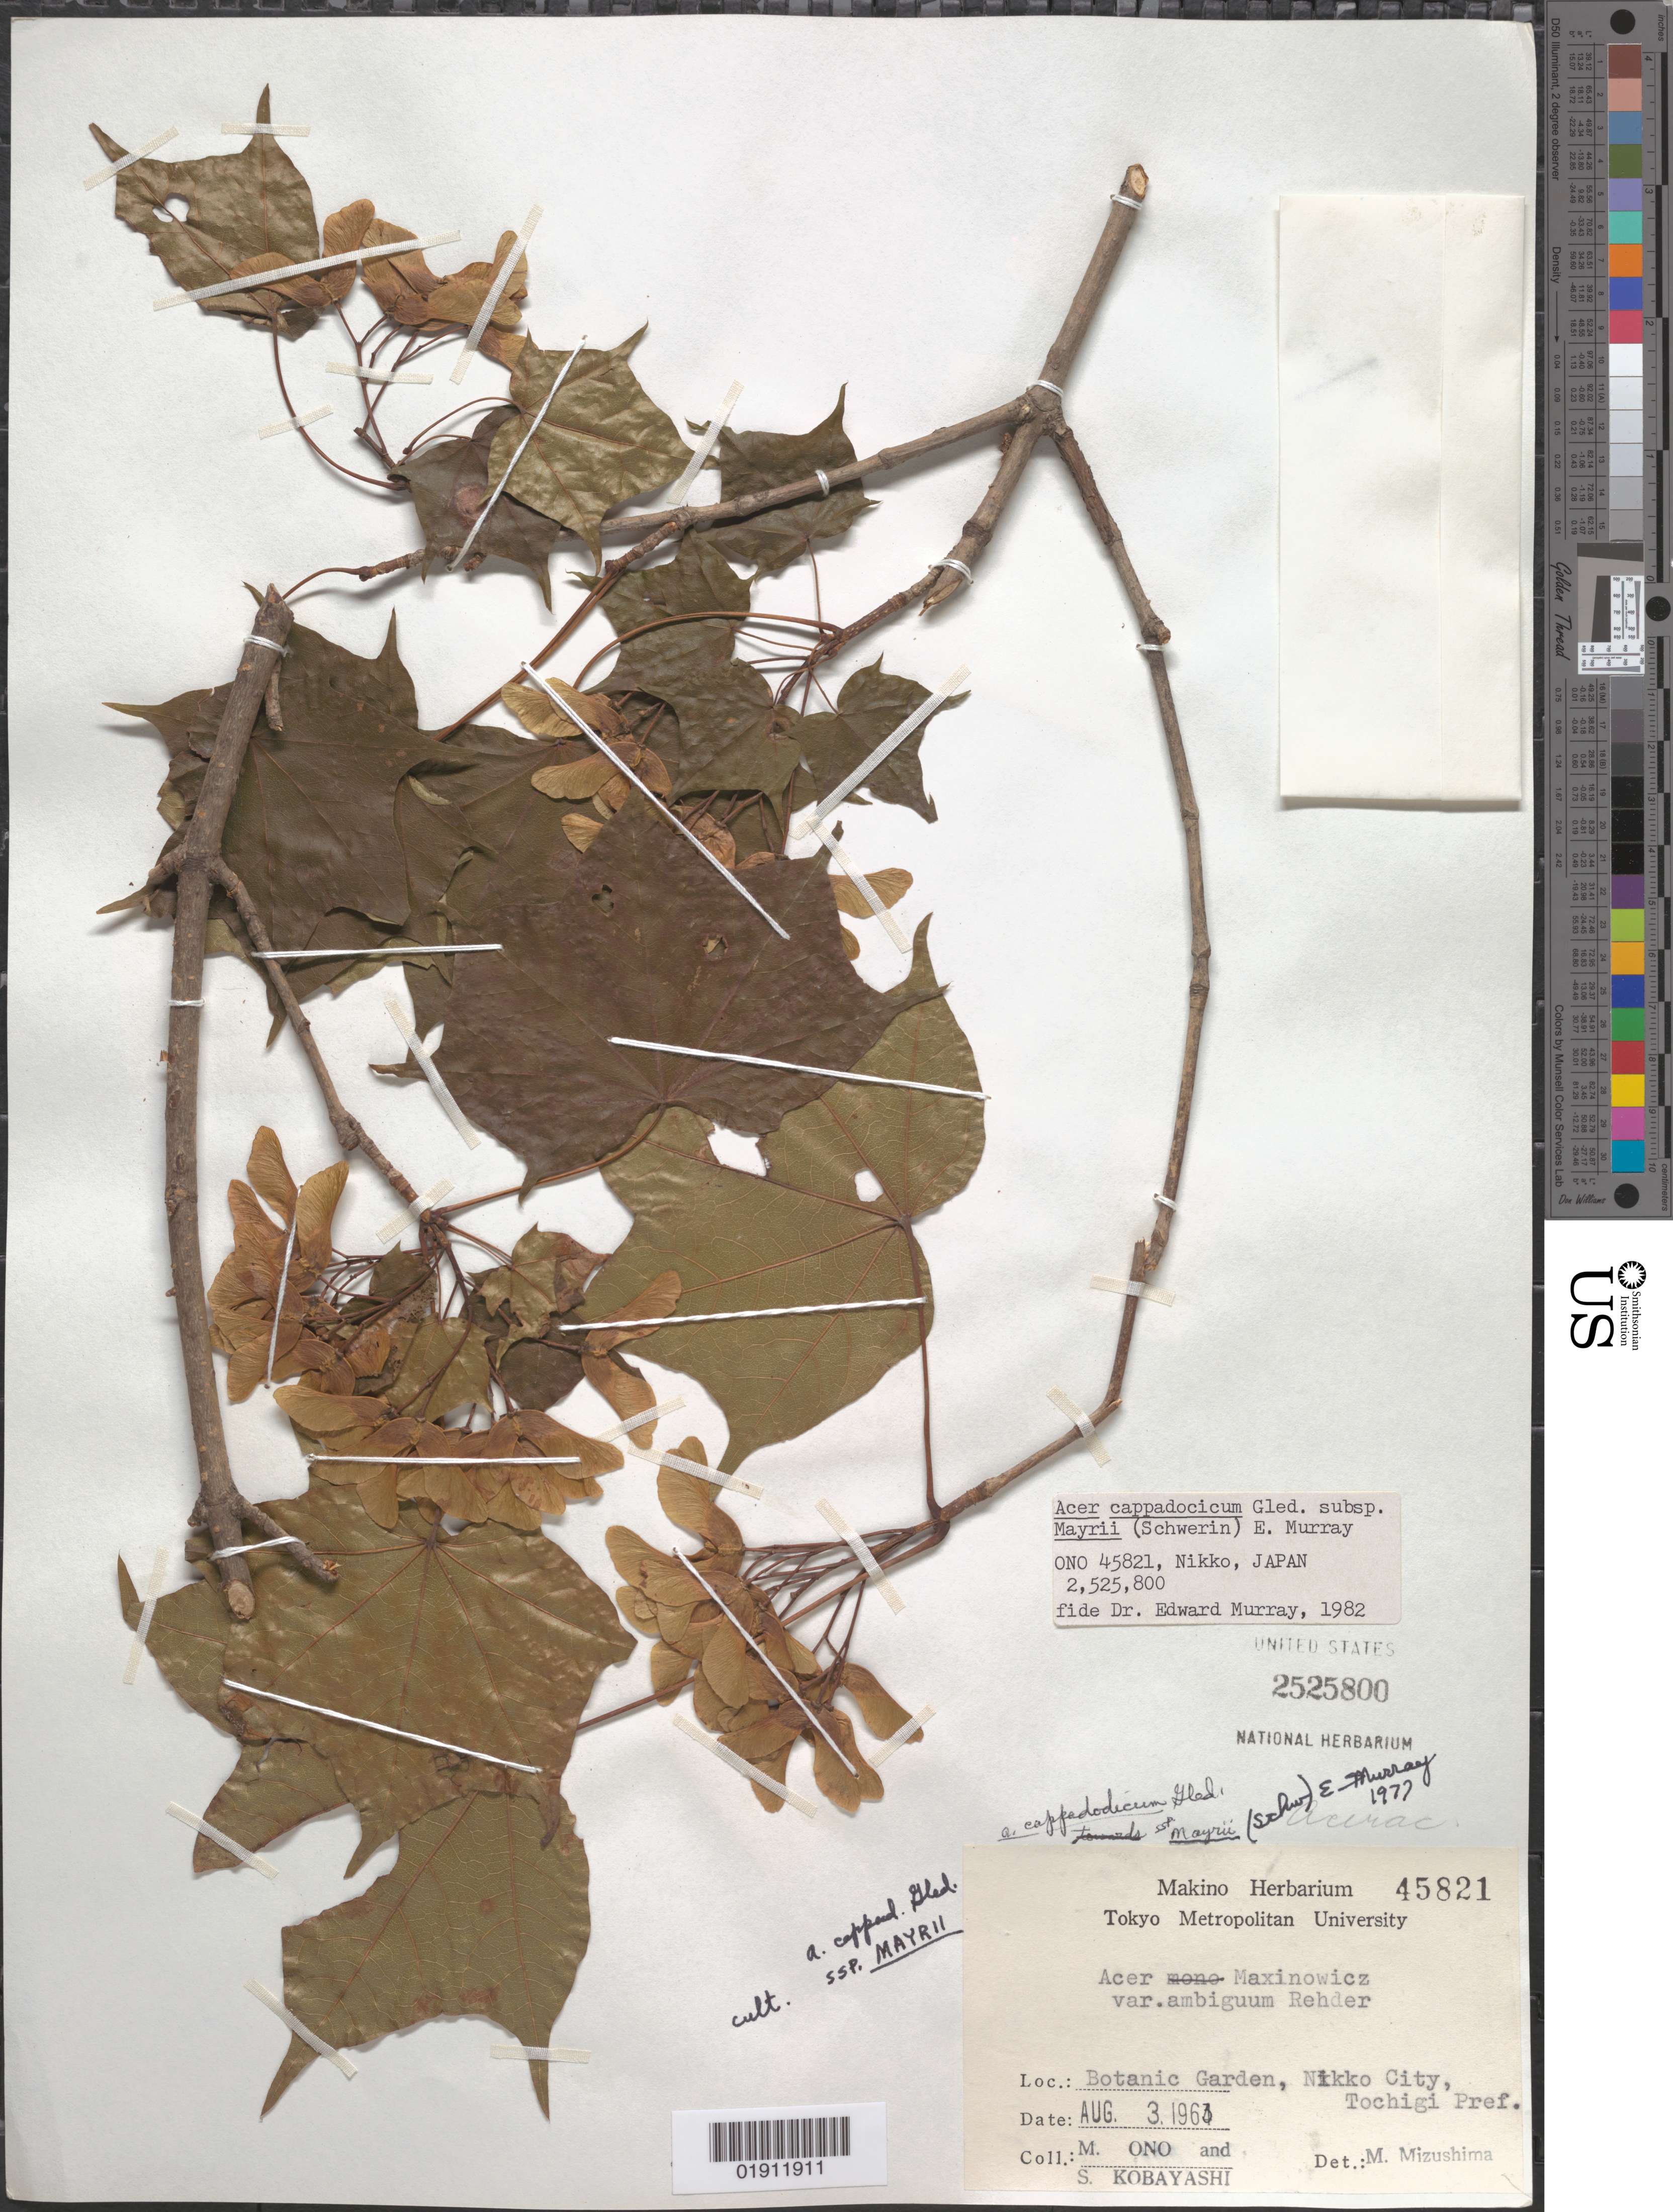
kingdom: Plantae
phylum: Tracheophyta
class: Magnoliopsida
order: Sapindales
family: Sapindaceae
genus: Acer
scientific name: Acer cappadocicum subsp. mayrii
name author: (Schwer.) A.E. Murray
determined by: Murray, Edward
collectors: M. Ono & S. Kobayashi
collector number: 45821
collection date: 1960-08-03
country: Japan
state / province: Totigi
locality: Nikko City, Botanic Garden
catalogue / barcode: US 2525800